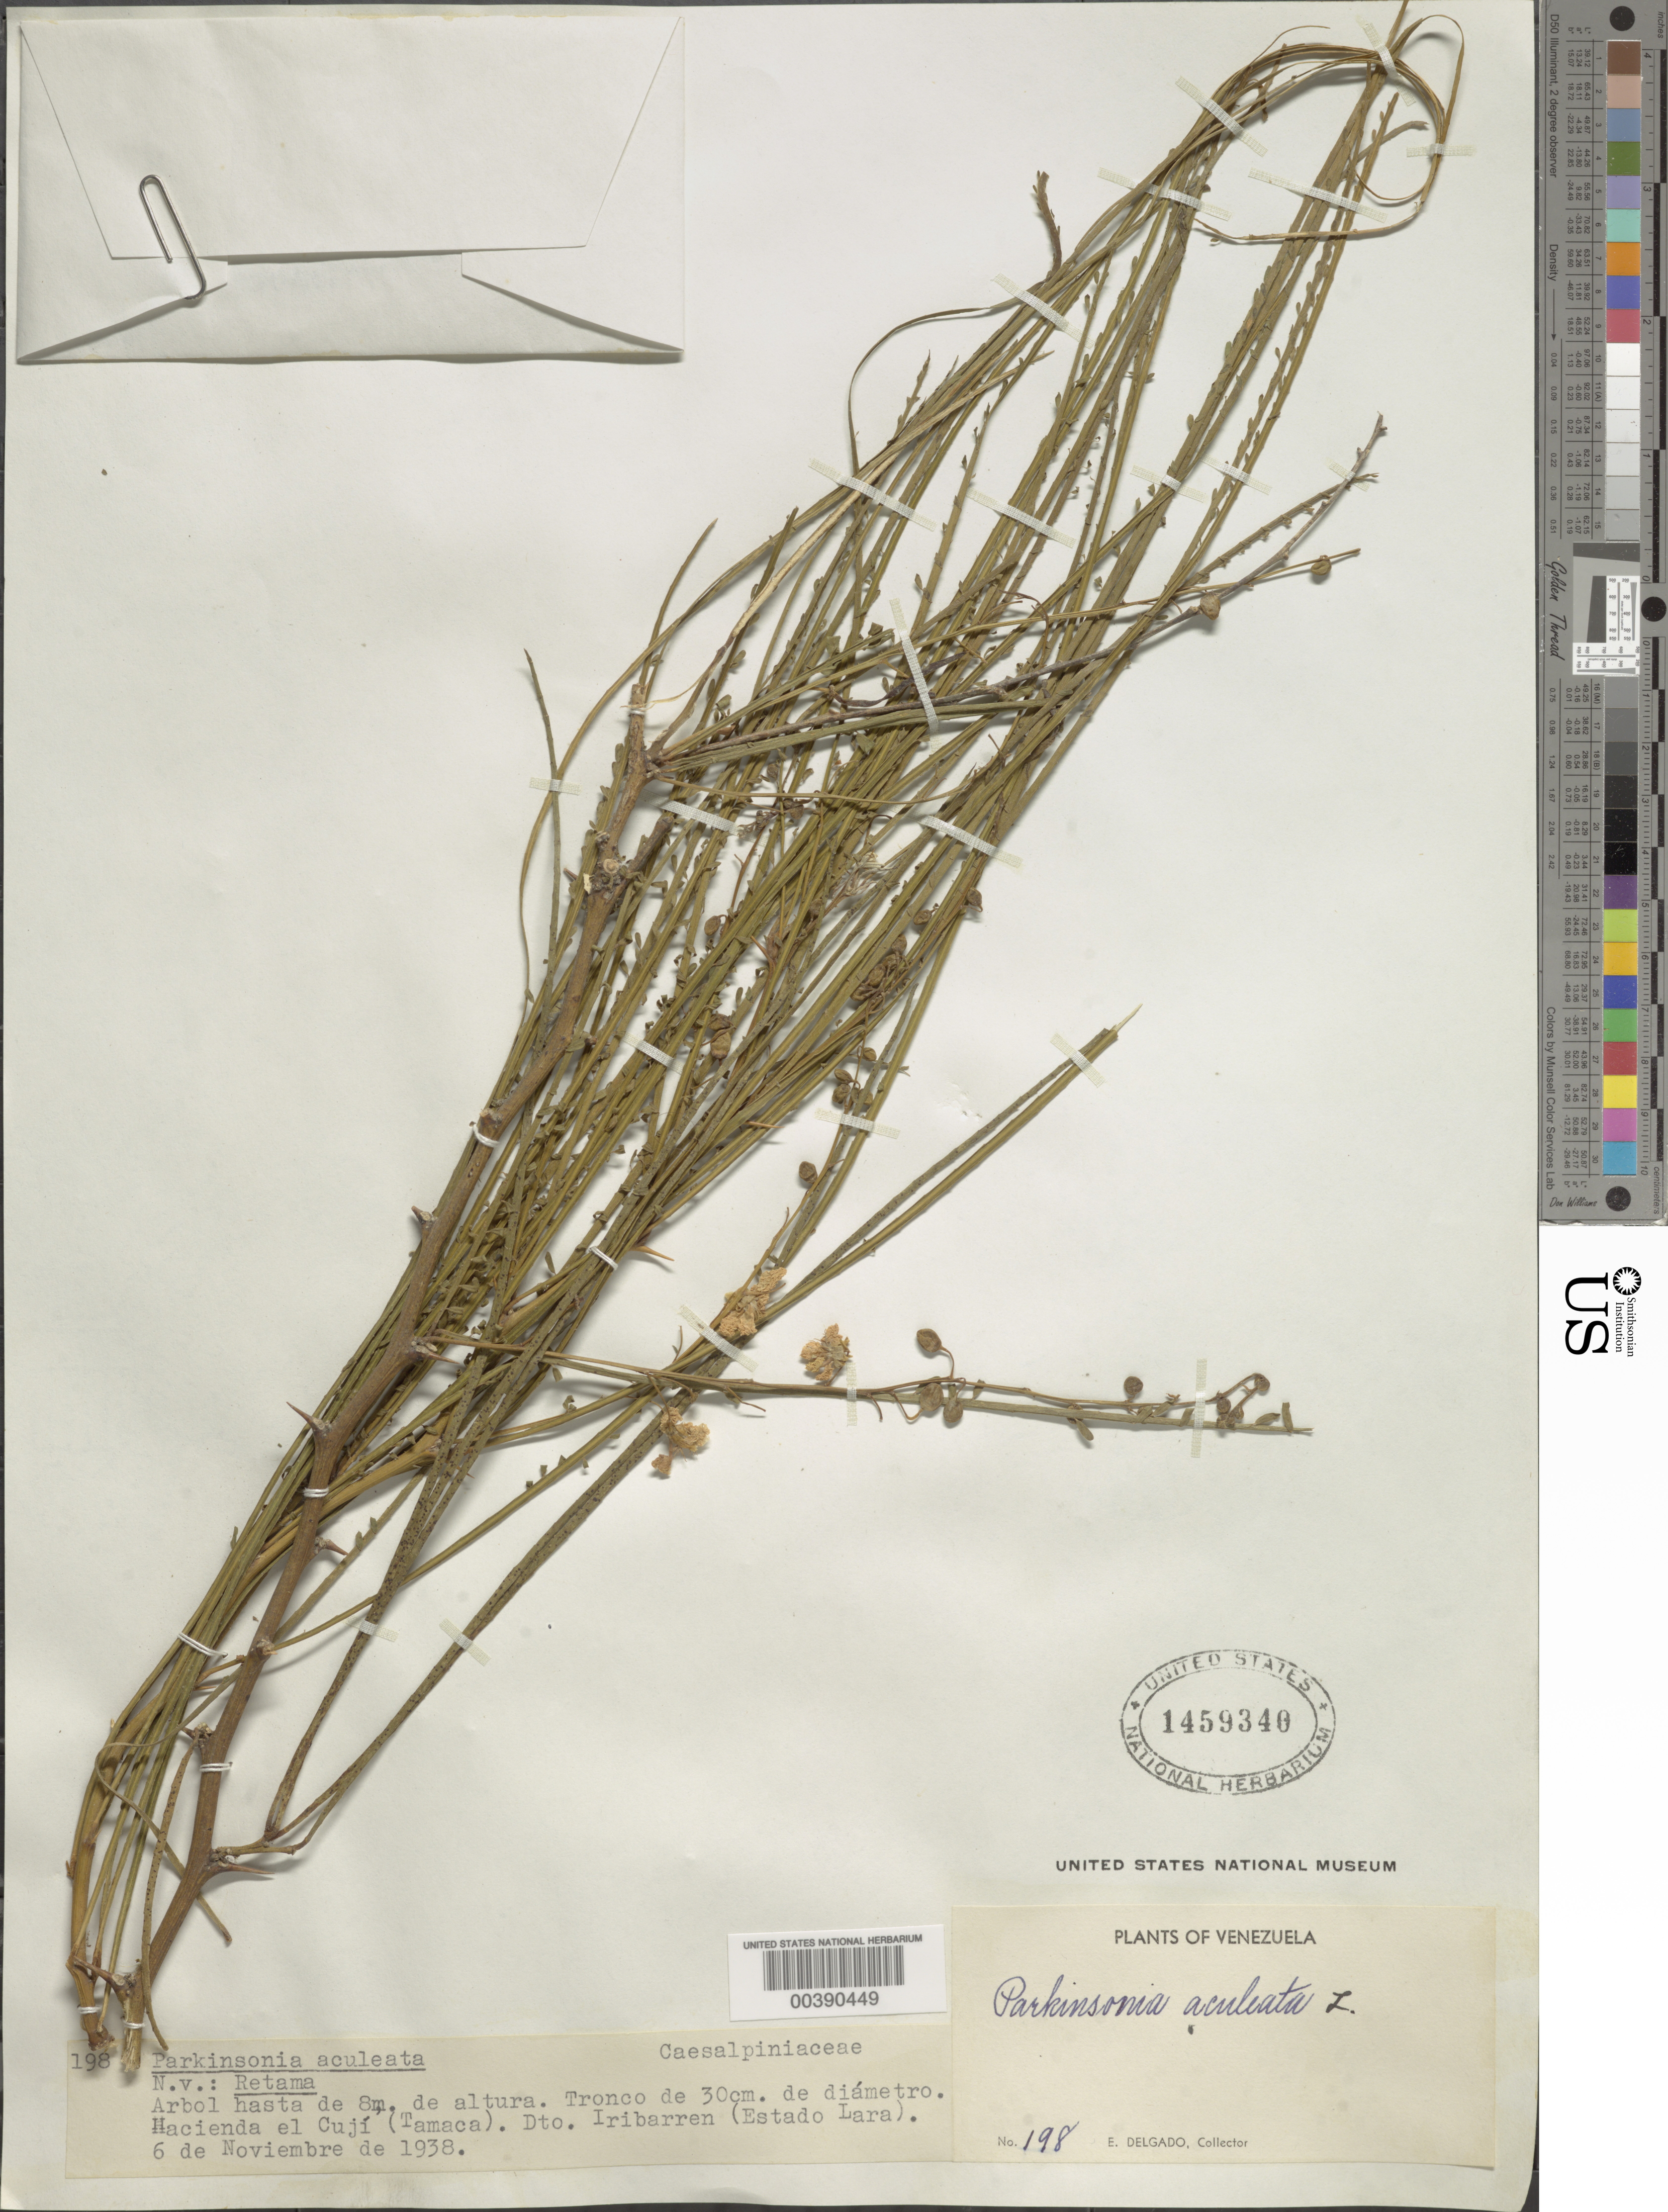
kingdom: Plantae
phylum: Tracheophyta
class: Magnoliopsida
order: Fabales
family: Fabaceae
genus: Parkinsonia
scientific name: Parkinsonia aculeata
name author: L.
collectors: E. Delgado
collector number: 198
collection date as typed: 06 Nov 1938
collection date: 1938-11-06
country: Venezuela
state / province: Lara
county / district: Iribarren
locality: Hacienda el cuji (tamaca)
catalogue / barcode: US 1459340